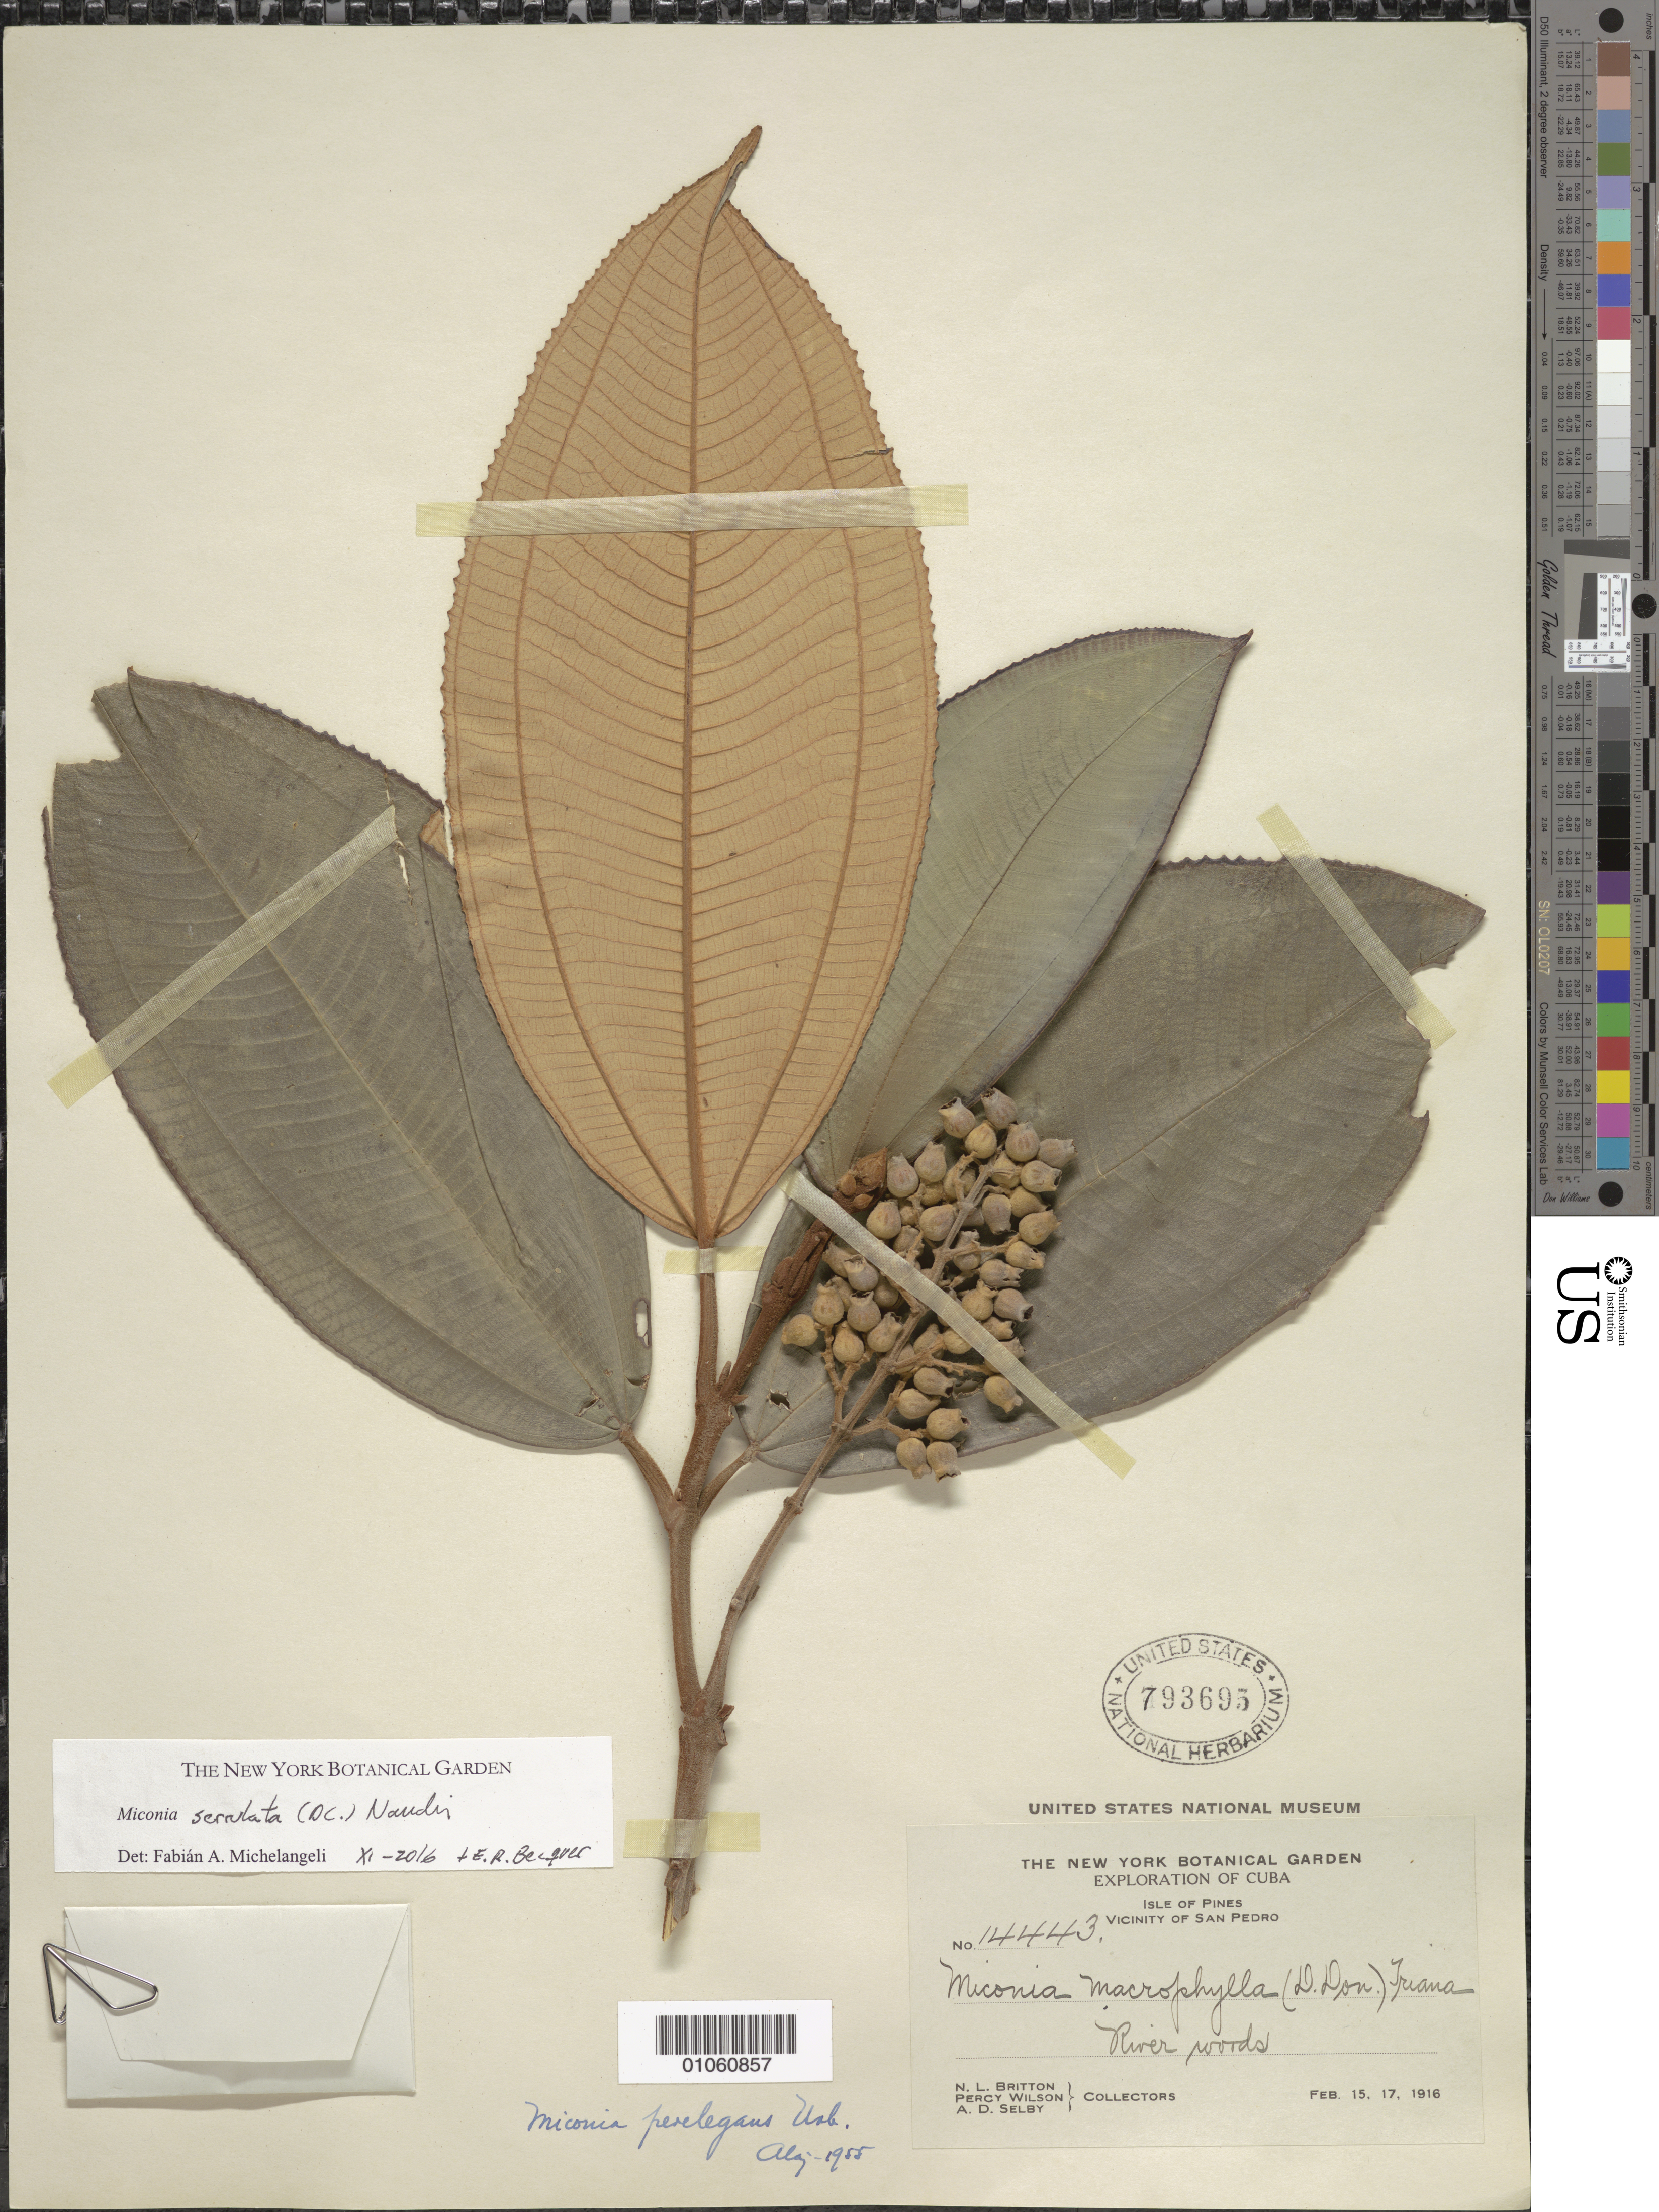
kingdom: Plantae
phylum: Tracheophyta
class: Magnoliopsida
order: Myrtales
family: Melastomataceae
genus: Miconia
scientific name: Miconia serrulata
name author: (DC.) Naudin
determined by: Bécquer Granados, E. R.; Michelangeli, F. A.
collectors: N. Britton, P. Wilson & A. Selby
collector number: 14443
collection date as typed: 15 Feb 1916 and 17 Feb 1916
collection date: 1916-02-15,1916-02-17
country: Cuba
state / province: Isla de La Juventud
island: Isla de la Juventud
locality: San Pedro vicinity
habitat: River woods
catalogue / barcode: US 793695